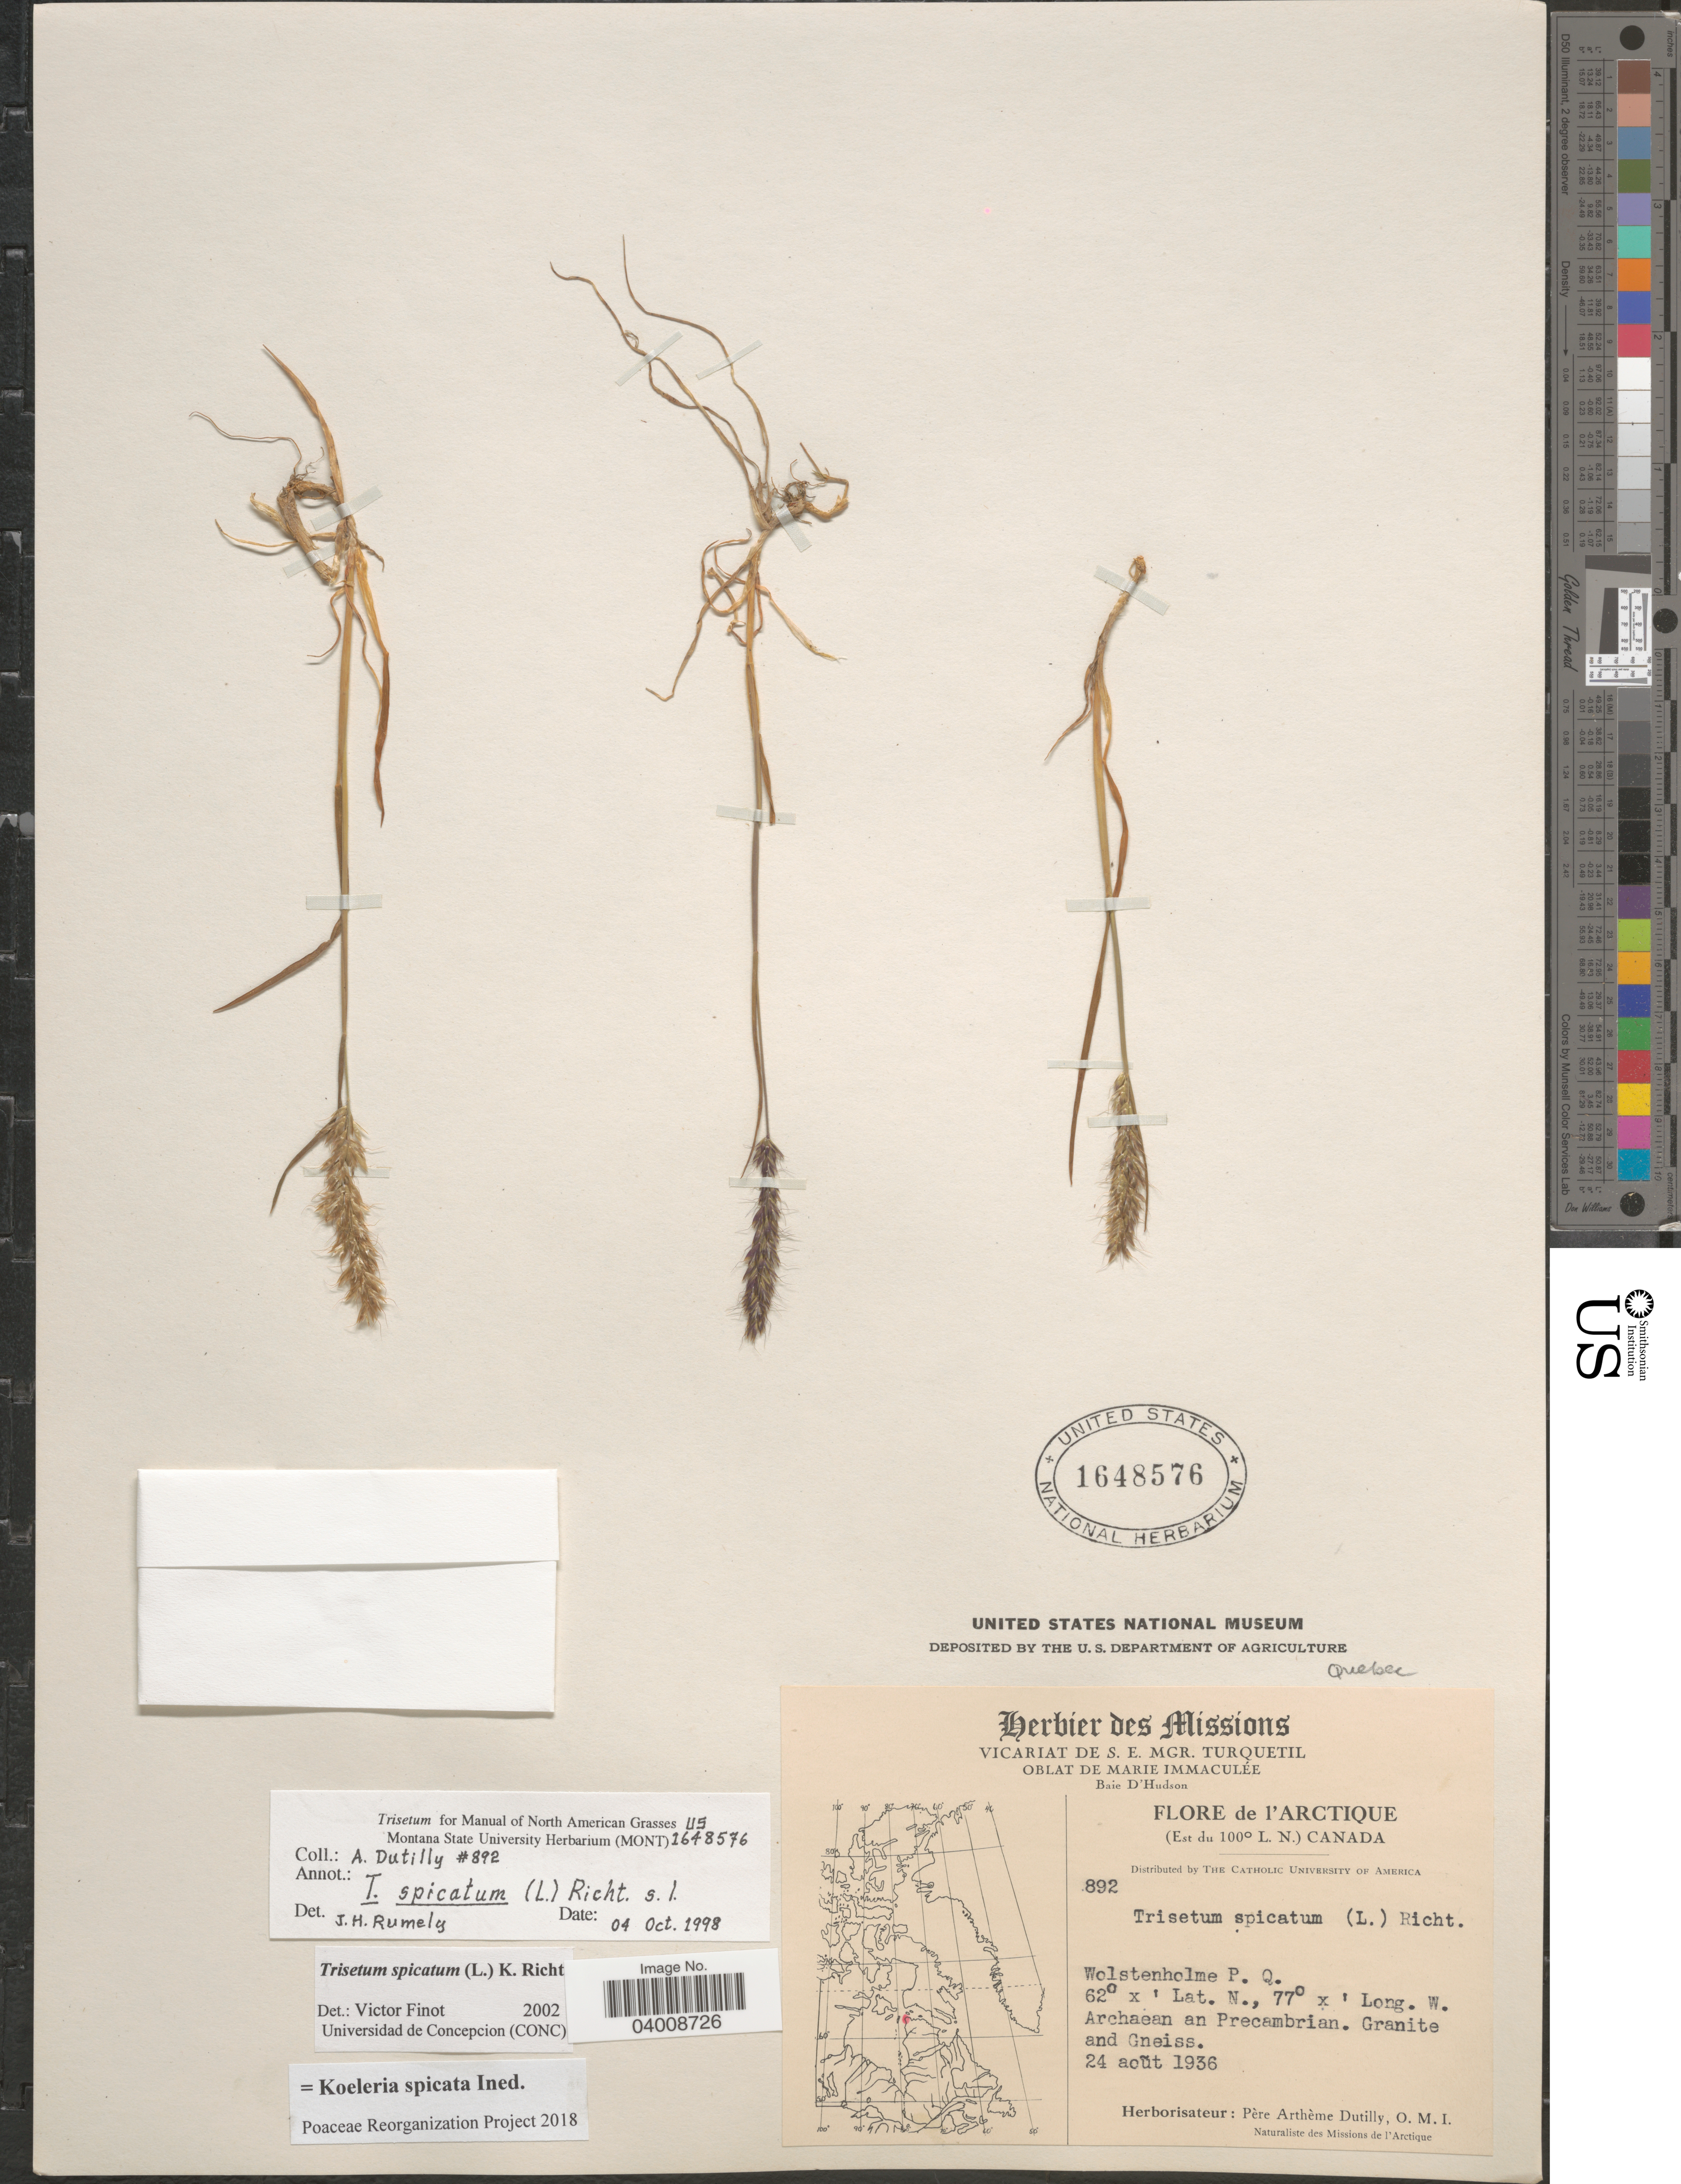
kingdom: Plantae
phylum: Tracheophyta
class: Liliopsida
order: Poales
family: Poaceae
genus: Koeleria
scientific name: Koeleria spicata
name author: (L.) Barberá et al.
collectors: ex Herb. Pêre Arthême Dutilly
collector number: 892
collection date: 1936-08-24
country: Canada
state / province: Quebec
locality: L'Arctique. (Est du 100° L. N.). Wolstenholme P. Q.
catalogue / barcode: US 1648576